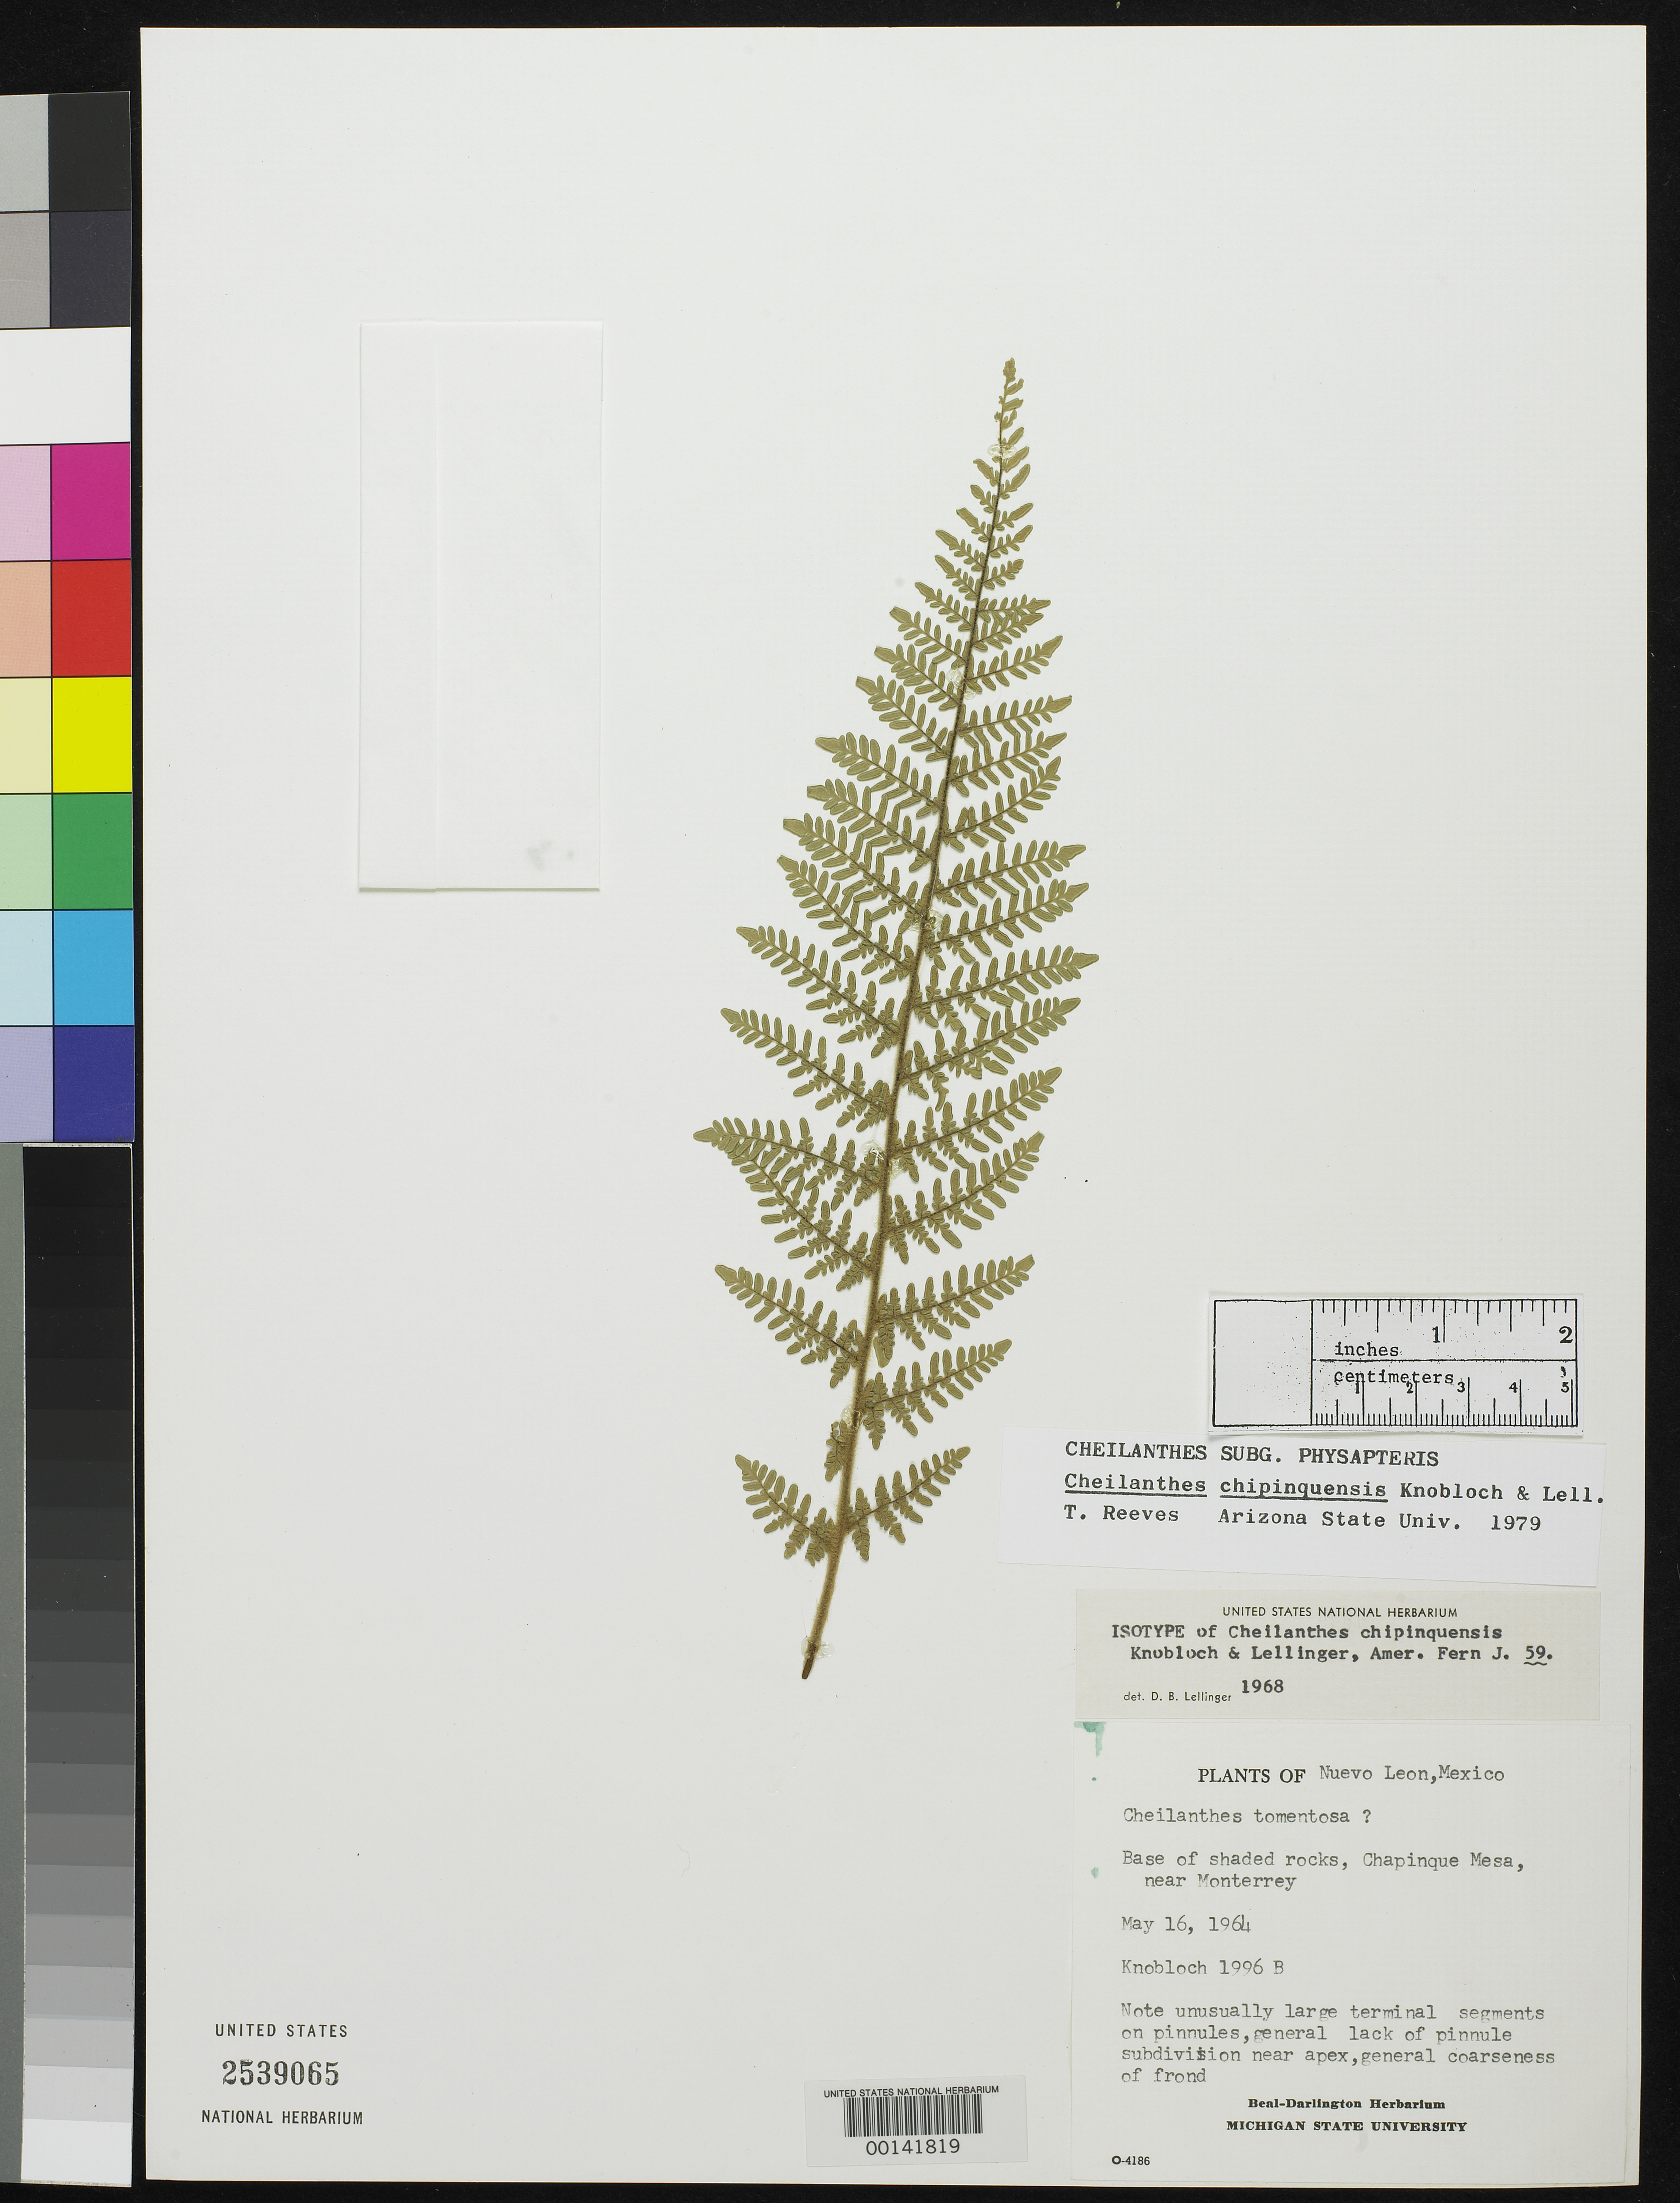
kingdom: Plantae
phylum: Tracheophyta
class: Polypodiopsida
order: Polypodiales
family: Pteridaceae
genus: Cheilanthes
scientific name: Cheilanthes chipinquensis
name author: Knobloch & Lellinger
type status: Isotype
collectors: I. W. Knobloch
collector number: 1996b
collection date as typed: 16 May 1964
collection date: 1964-05-16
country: Mexico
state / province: Nuevo León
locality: Chipinque Mesa near Monterrey.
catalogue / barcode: US 2539065